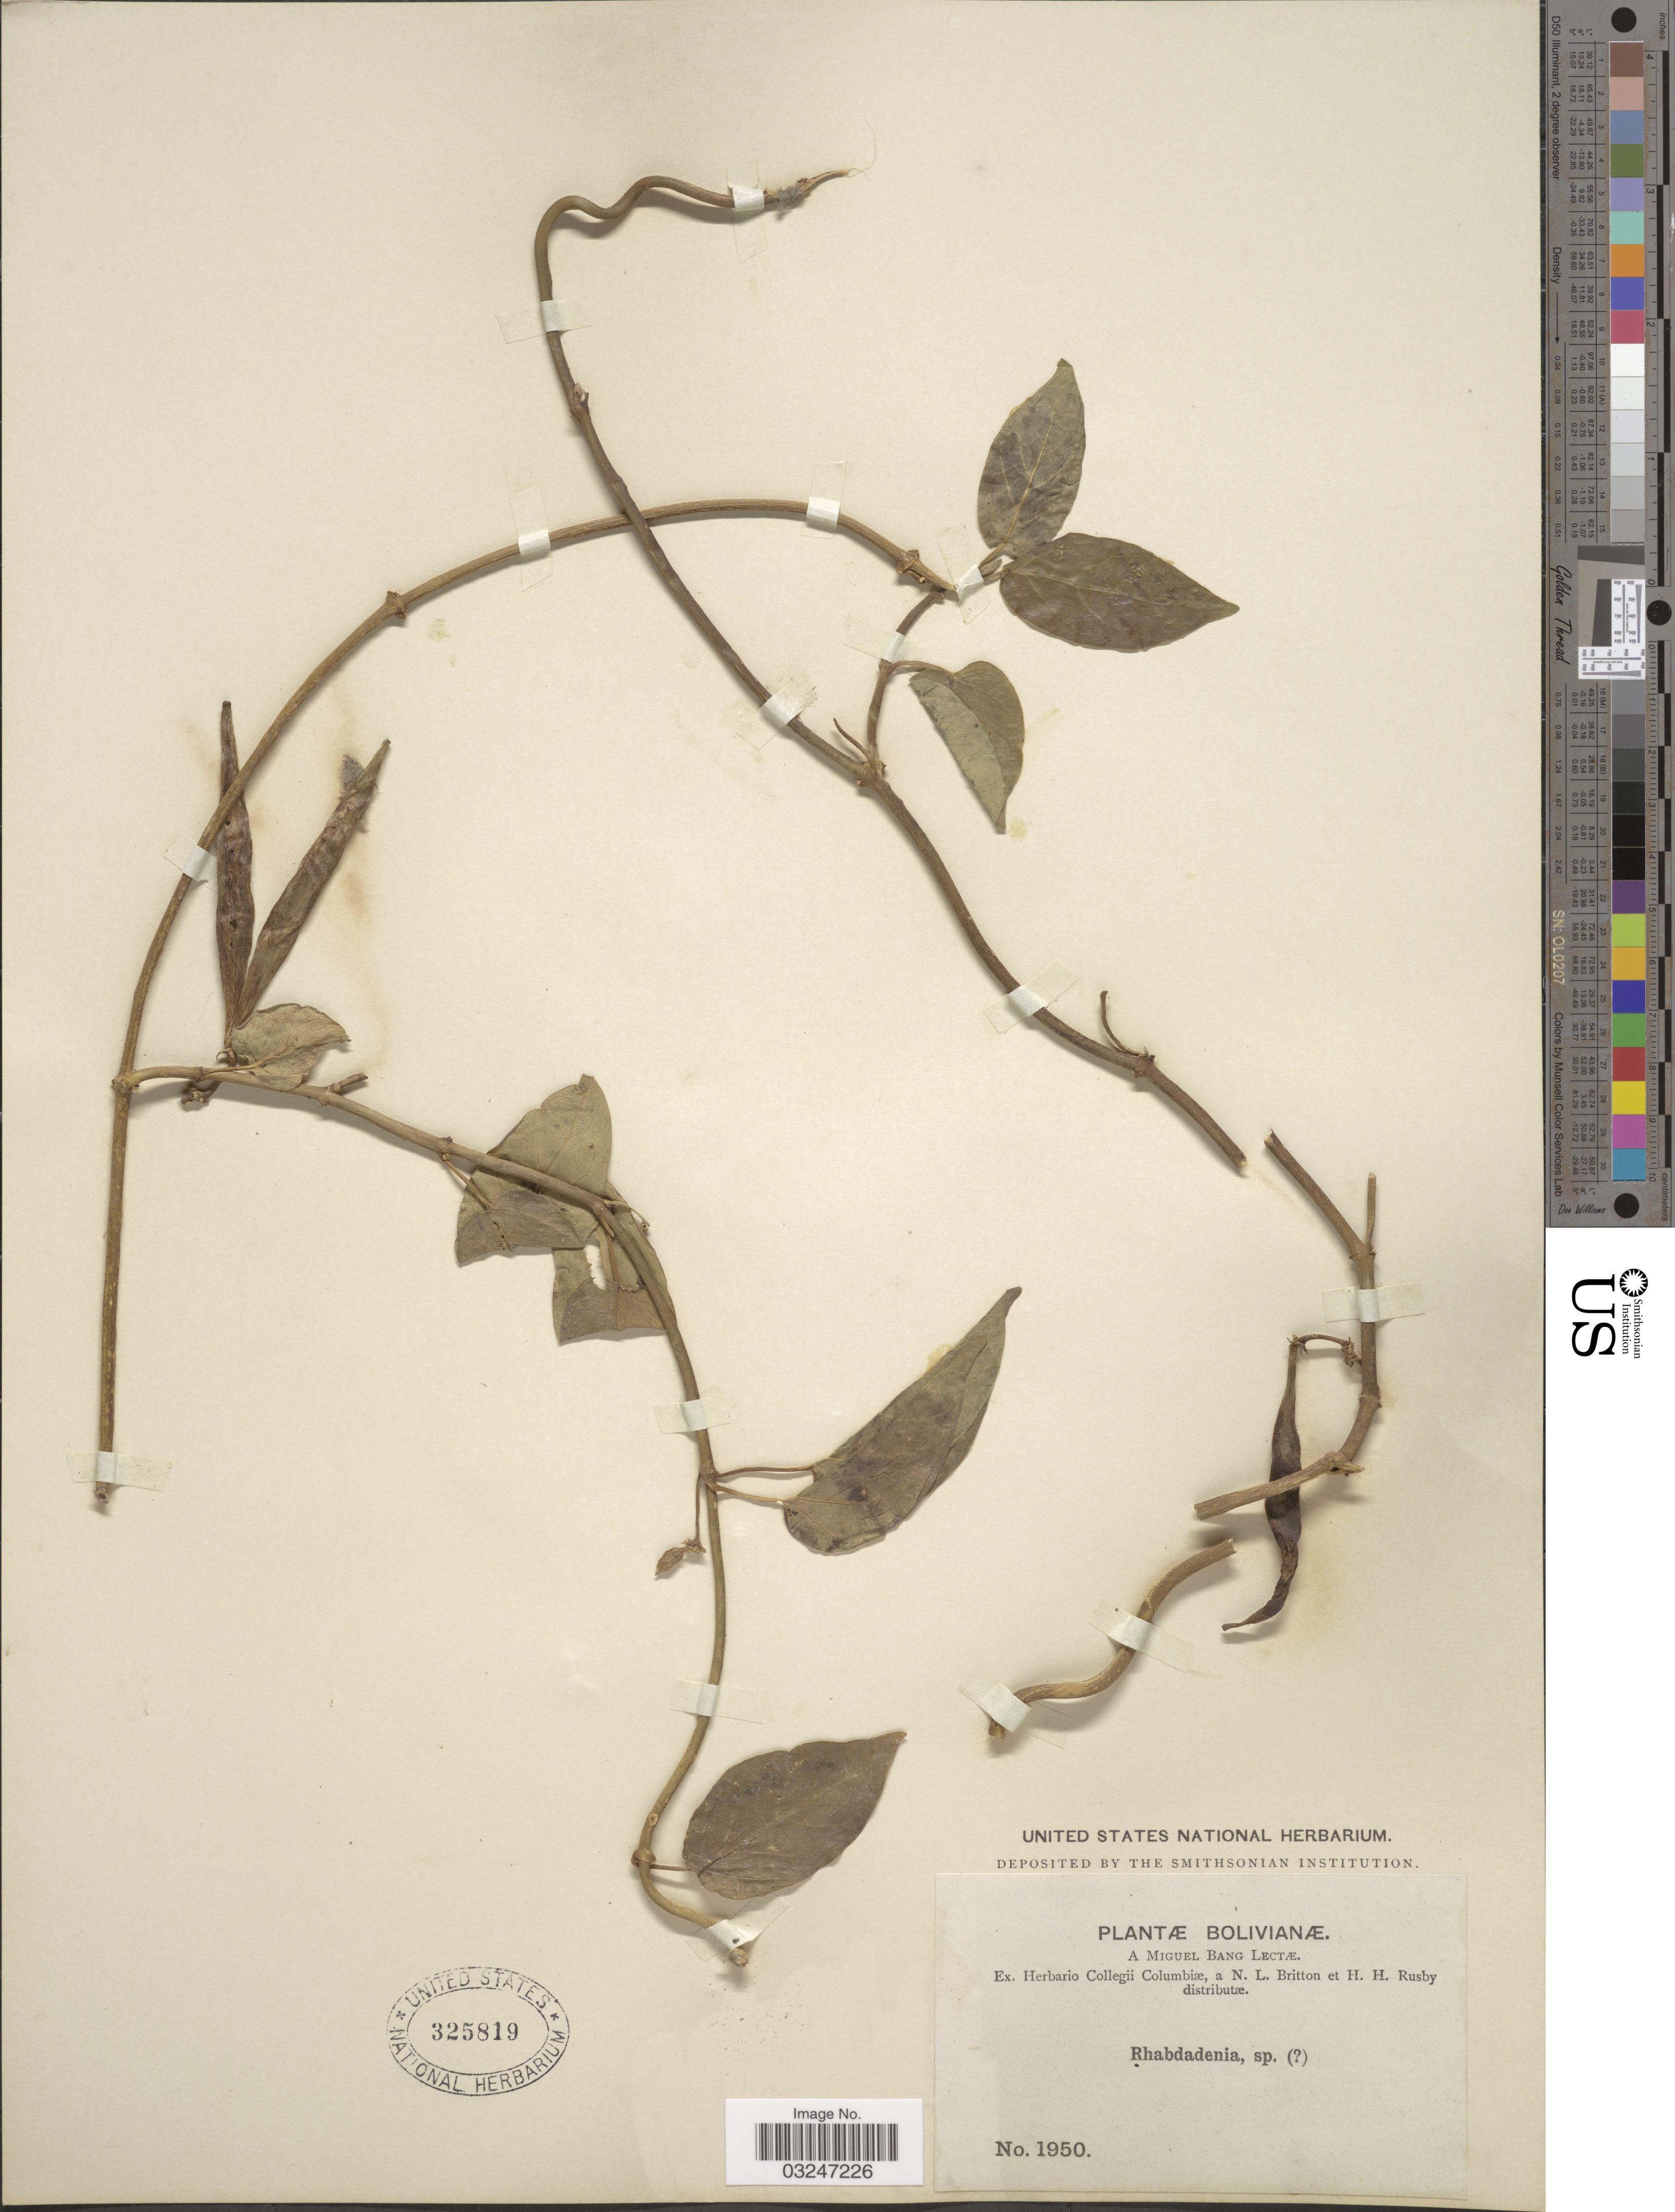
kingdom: Plantae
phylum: Tracheophyta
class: Magnoliopsida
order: Gentianales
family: Apocynaceae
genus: Rhabdadenia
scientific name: Rhabdadenia sp.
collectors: M. Bang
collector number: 1950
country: Bolivia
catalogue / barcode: US 325819